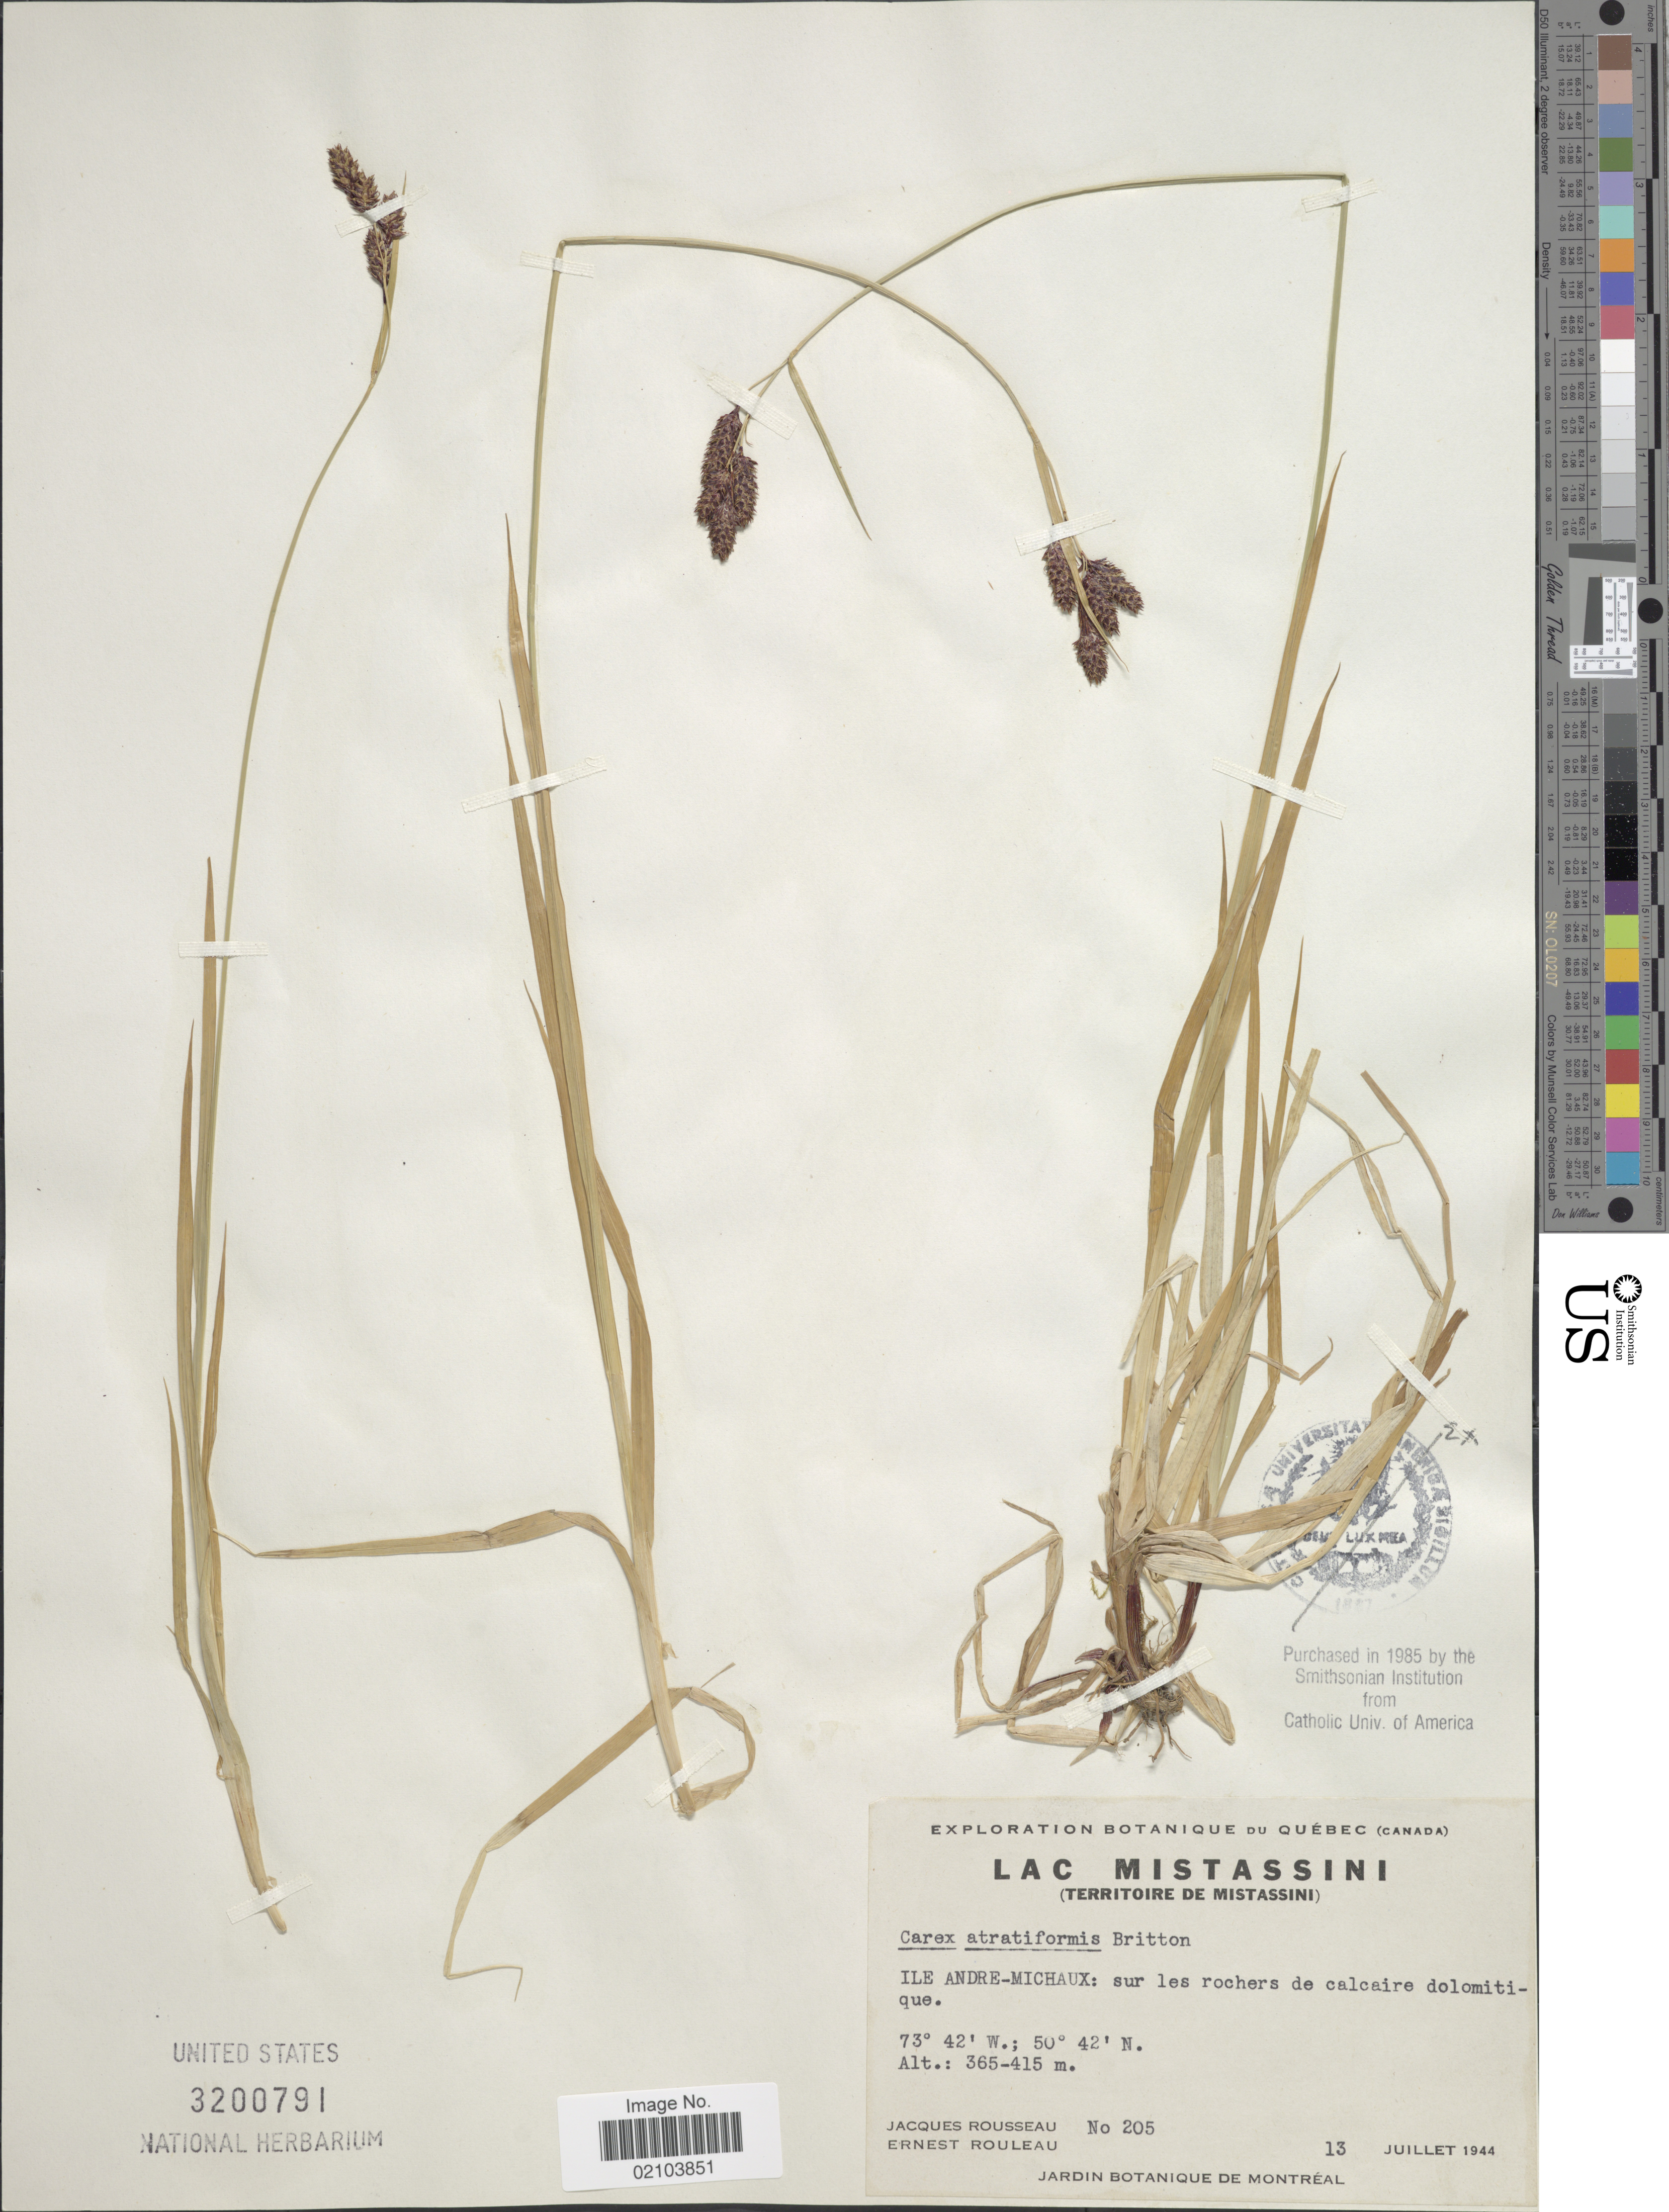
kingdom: Plantae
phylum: Tracheophyta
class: Liliopsida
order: Poales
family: Cyperaceae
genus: Carex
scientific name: Carex atratiformis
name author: Britton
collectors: J. Rousseau & E. Rouleau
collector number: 205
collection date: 1944-07-13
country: Canada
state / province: Quebec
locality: Lac Mistassini (Territoire de Mistassini). Ile Andre-Michaux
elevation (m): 365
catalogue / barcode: US 3200791